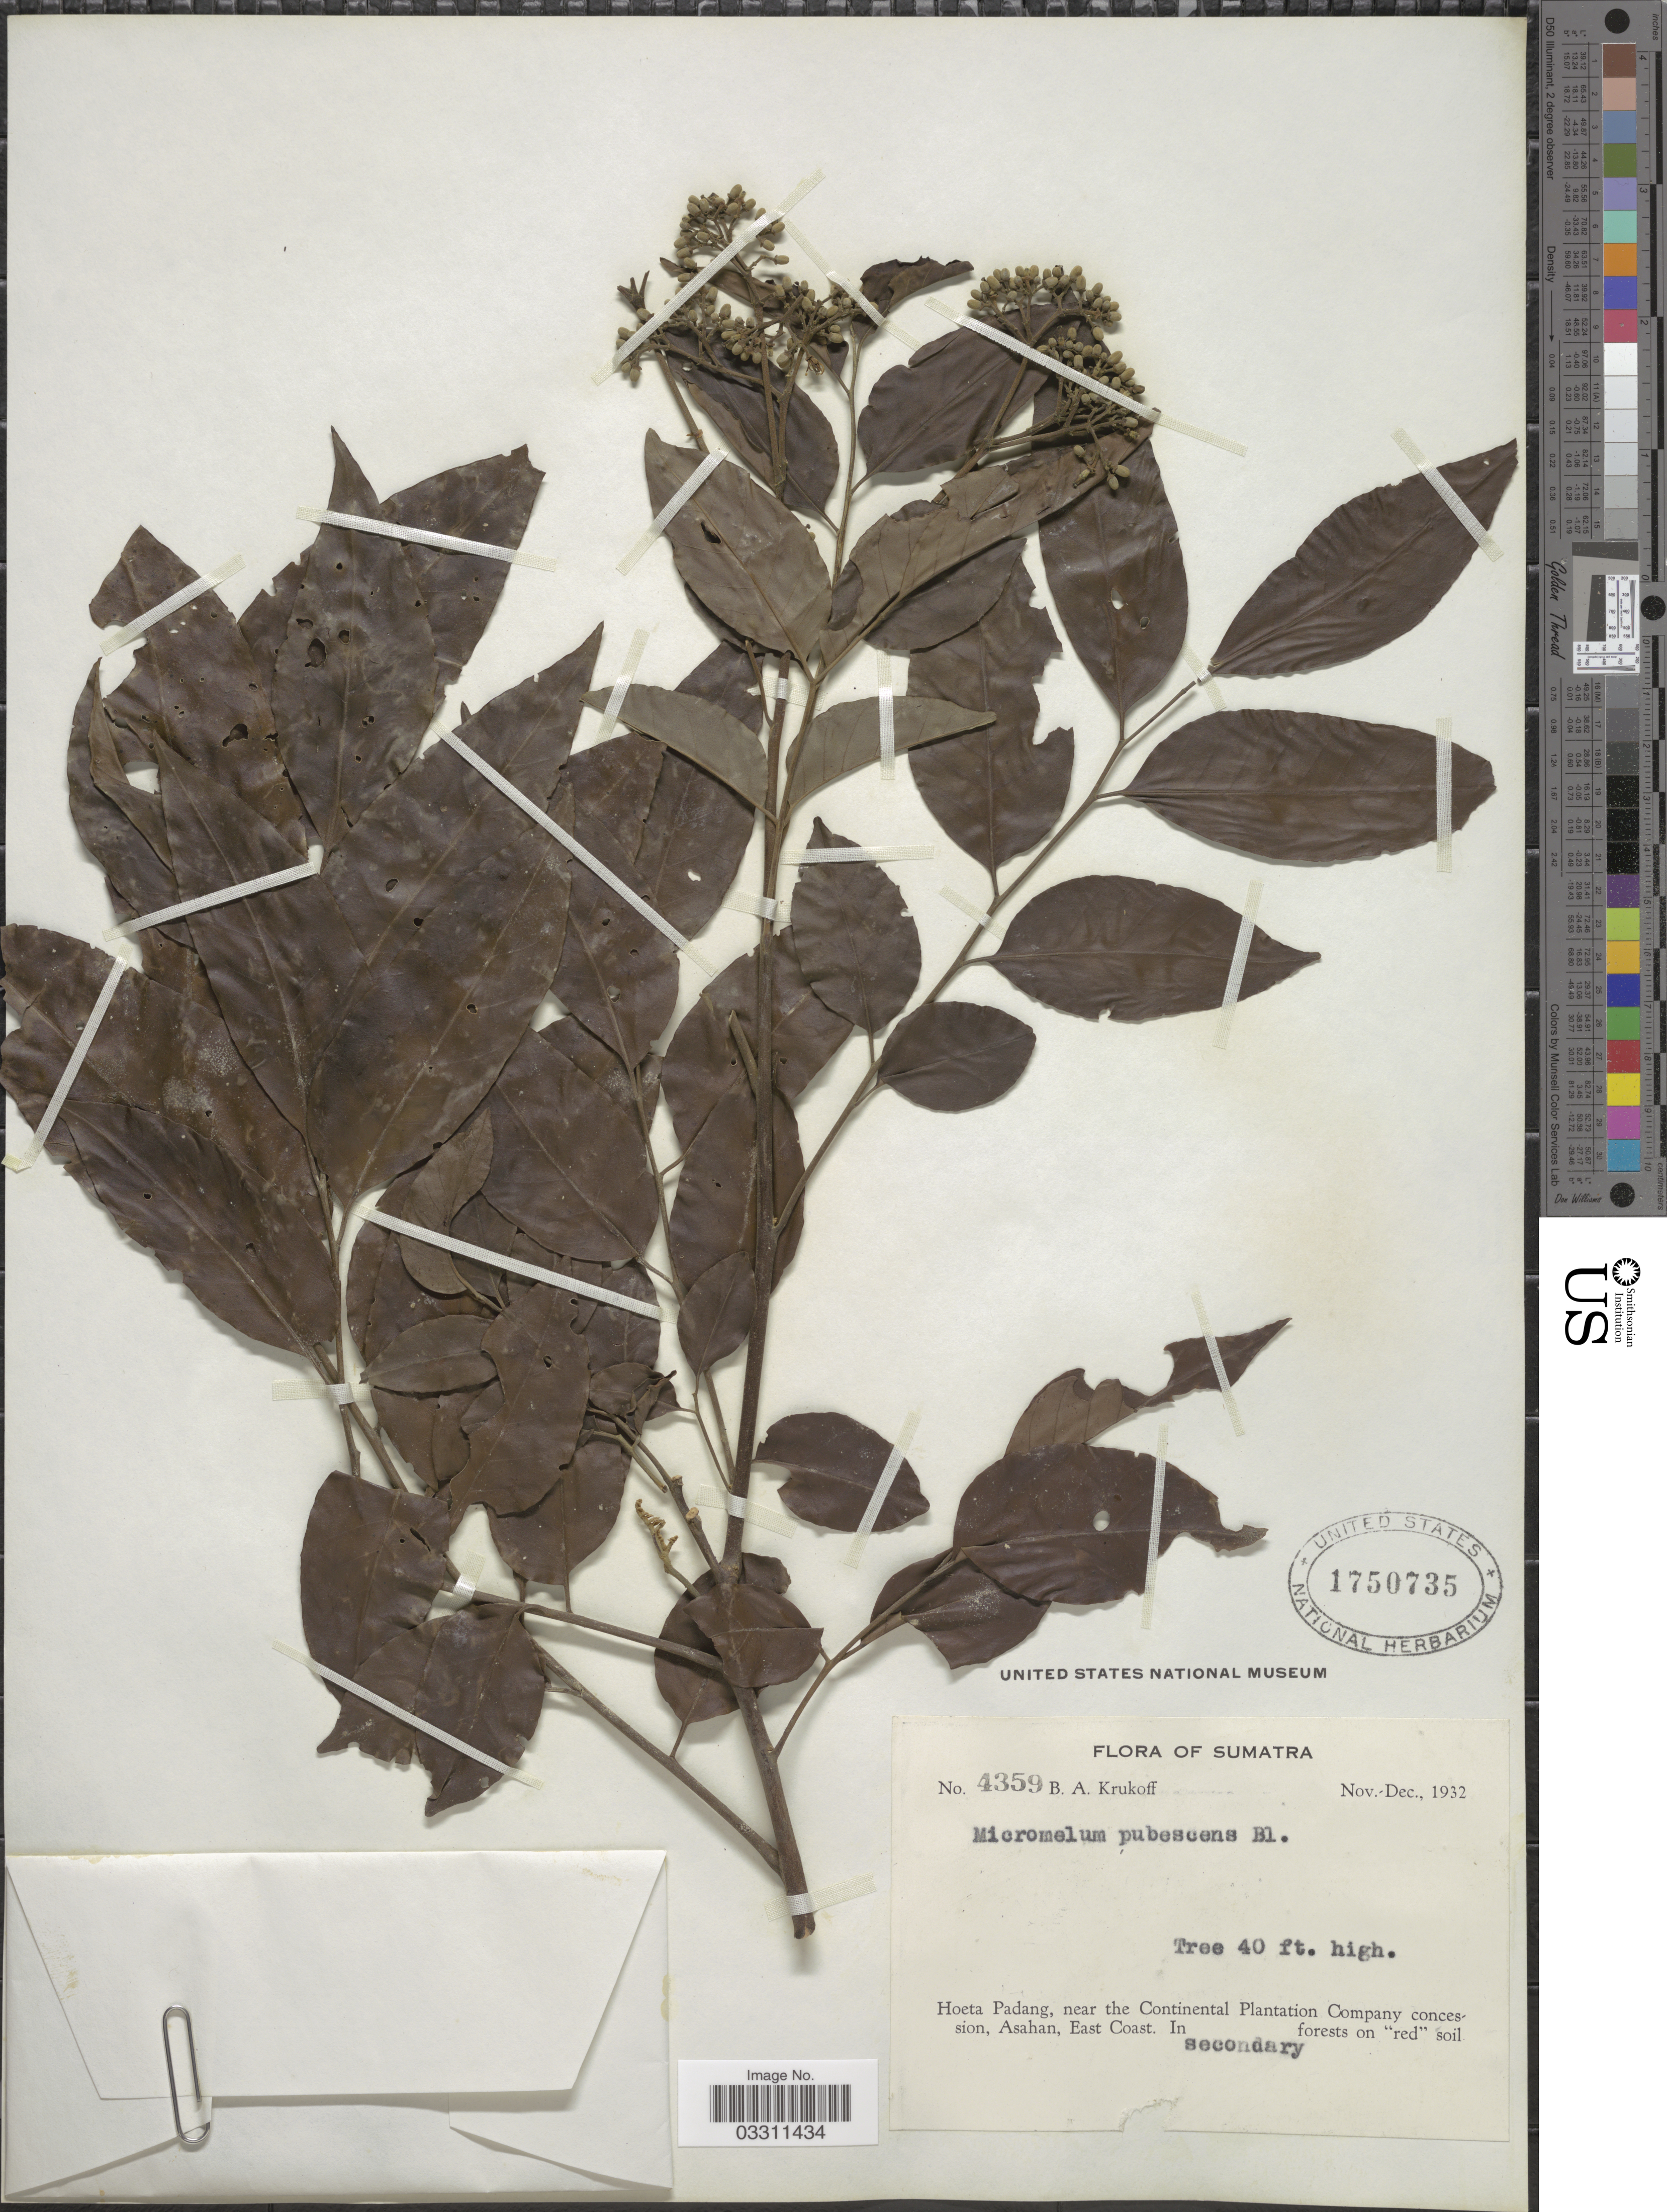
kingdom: Plantae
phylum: Tracheophyta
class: Magnoliopsida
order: Sapindales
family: Rutaceae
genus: Micromelum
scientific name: Micromelum pubescens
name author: Blume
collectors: B. A. Krukoff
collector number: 4359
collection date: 1932-11/1932-12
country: Indonesia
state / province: Sumatra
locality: Hoeta Padang, near the Continental Plantation Company concession, Asahan, East Coast.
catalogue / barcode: US 1750735